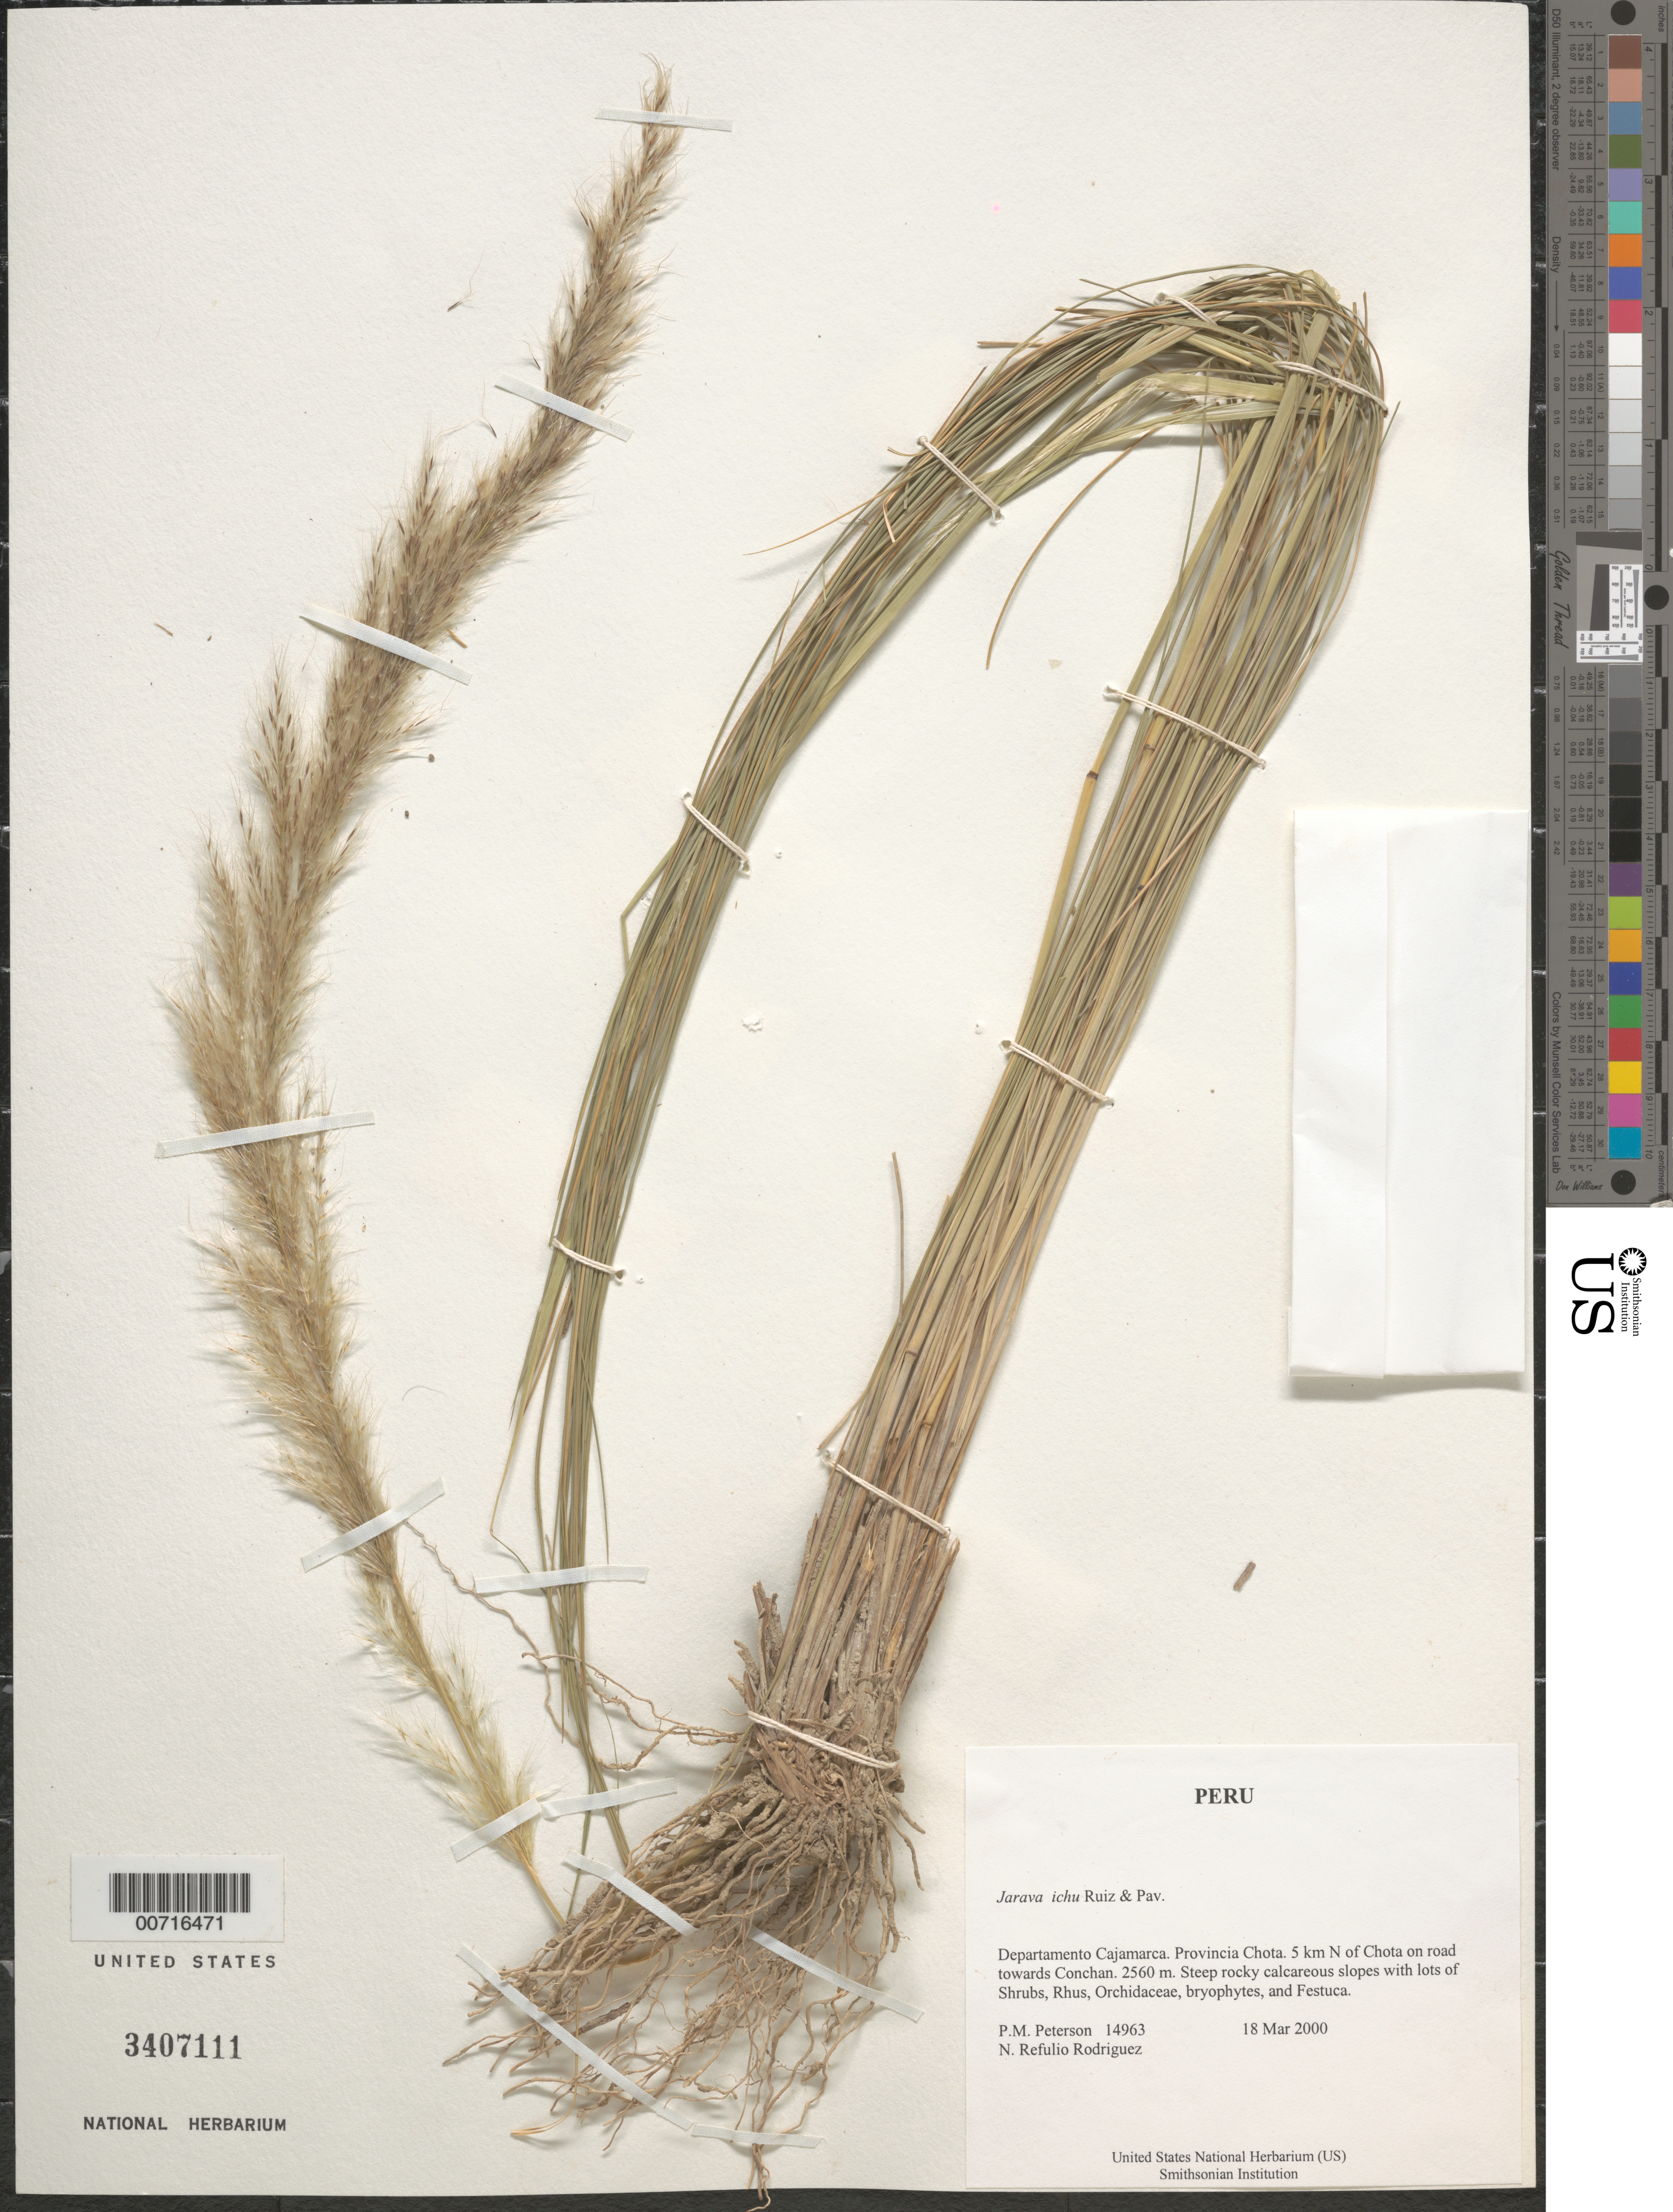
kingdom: Plantae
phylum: Tracheophyta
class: Liliopsida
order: Poales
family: Poaceae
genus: Jarava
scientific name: Jarava ichu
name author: Ruiz & Pav.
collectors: P. M. Peterson & N. Refulio-Rodríguez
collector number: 14963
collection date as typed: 18 Mar 2000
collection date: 2000-03-18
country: Peru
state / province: Cajamarca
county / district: Chota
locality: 5 km N of Chota on road towards Conchan.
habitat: Steep rocky calcareous slopes with lots of Shrubs, Rhus, Orchidaceae, bryophytes, and Festuca.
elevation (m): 2560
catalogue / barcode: US 3407111